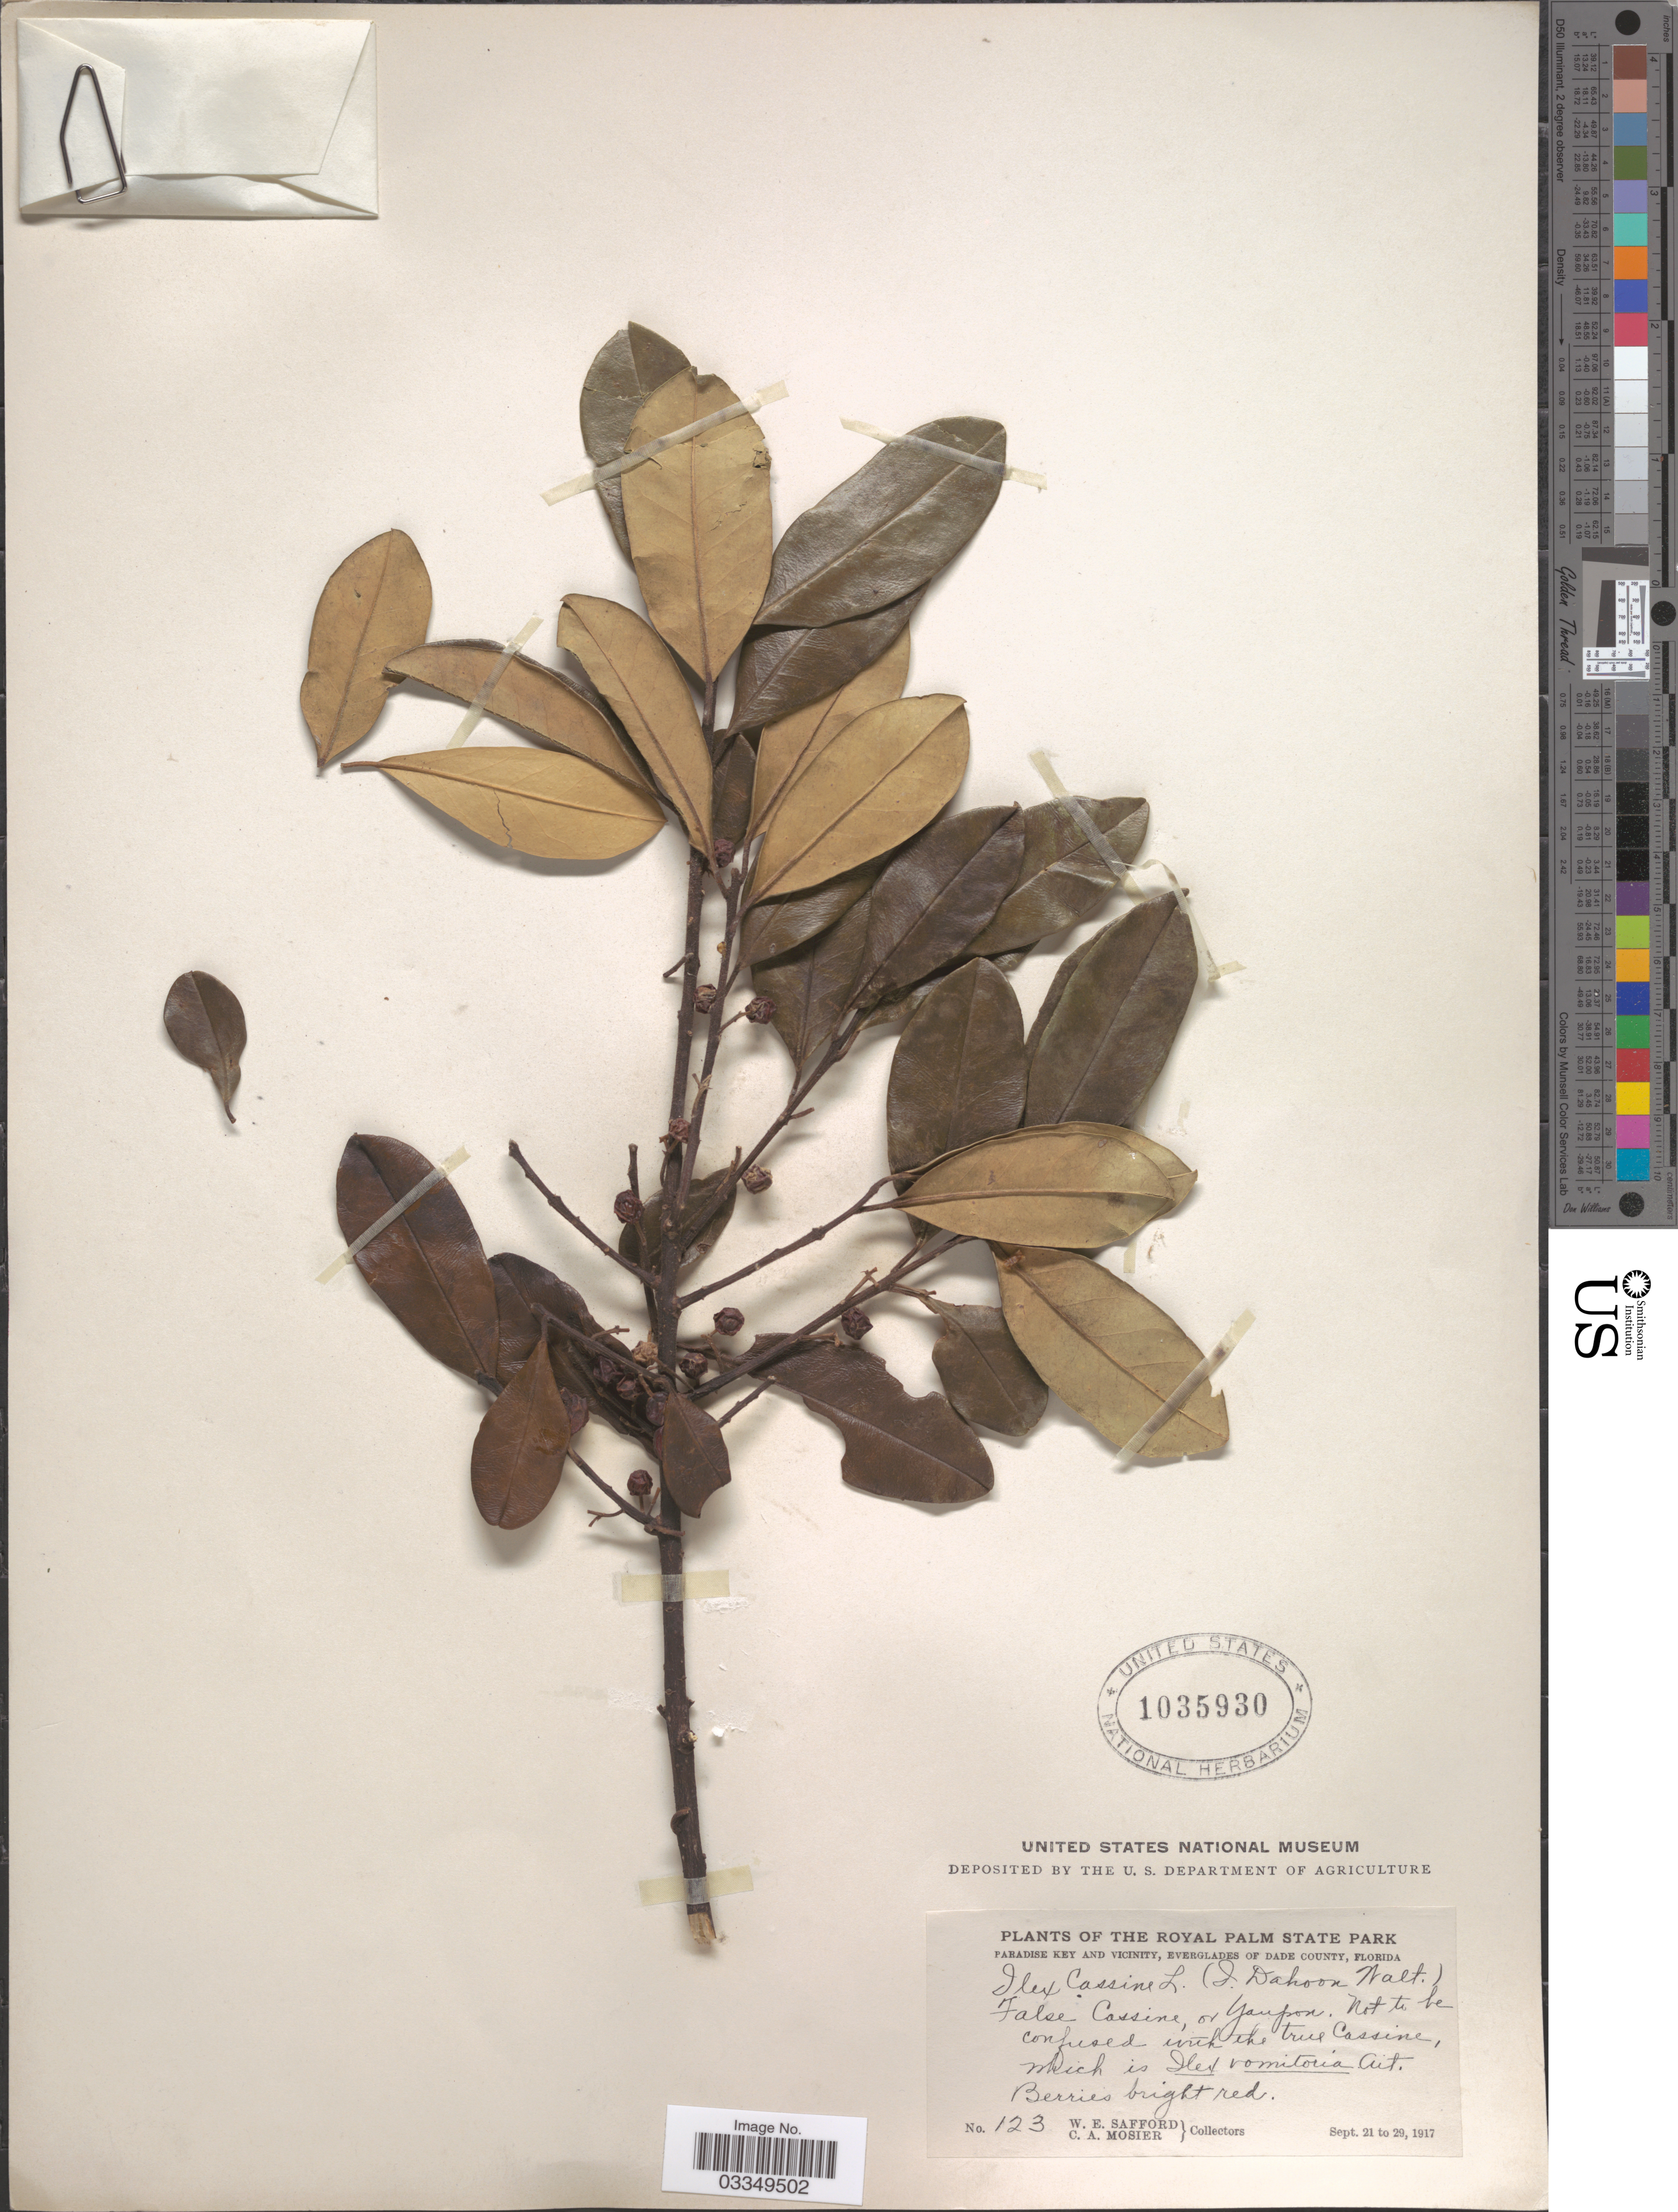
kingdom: Plantae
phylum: Tracheophyta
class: Magnoliopsida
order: Aquifoliales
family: Aquifoliaceae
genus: Ilex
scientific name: Ilex cassine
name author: L.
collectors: W. E. Safford & C. A. Mosier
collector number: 123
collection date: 1917-09-21/1917-09-29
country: United States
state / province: Florida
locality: The Royal Palm State Park, Paradise Key and vicinity, Everglades of Dade County.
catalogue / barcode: US 1035930